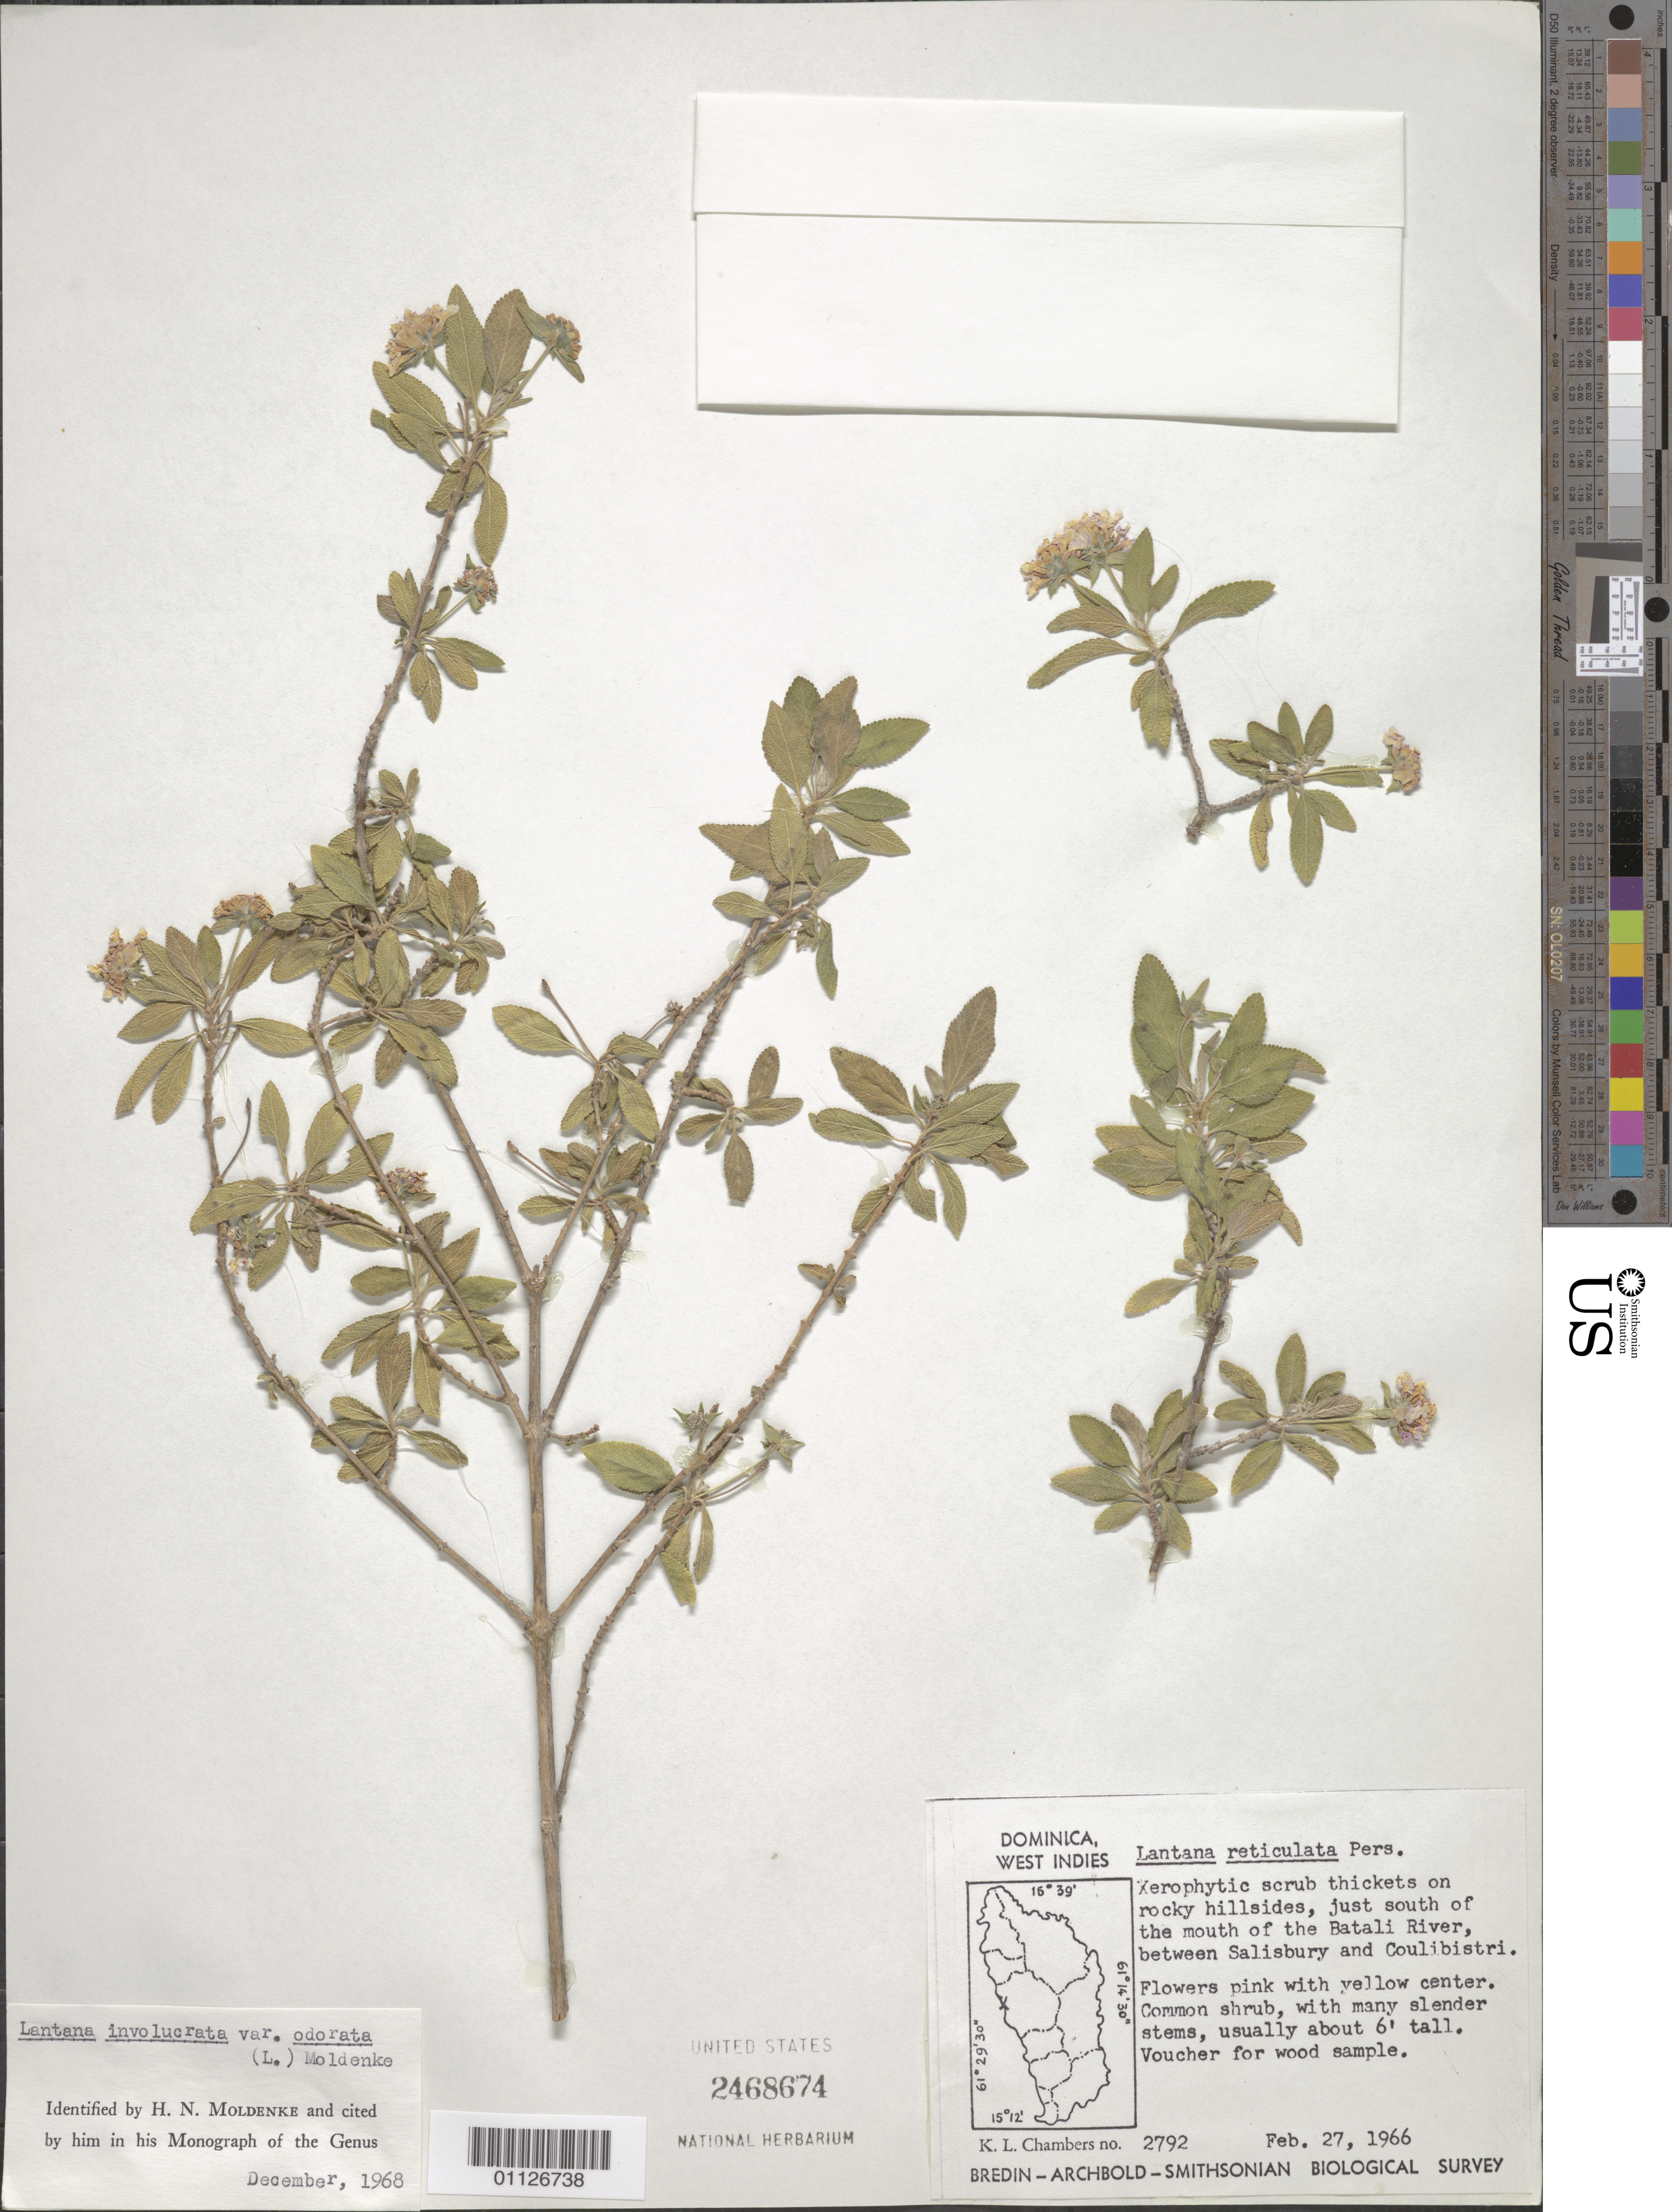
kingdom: Plantae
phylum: Tracheophyta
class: Magnoliopsida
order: Lamiales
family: Verbenaceae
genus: Lantana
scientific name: Lantana involucrata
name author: L.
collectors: K. L. Chambers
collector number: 2792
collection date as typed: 27 Feb 1966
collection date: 1966-02-27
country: Dominica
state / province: St. Joseph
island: Dominica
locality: Xerophytic scrub thickets on rocky hillsides, just S of the mouth of the BAtali River, between Salisbury and Coulibistri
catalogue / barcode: US 2468674